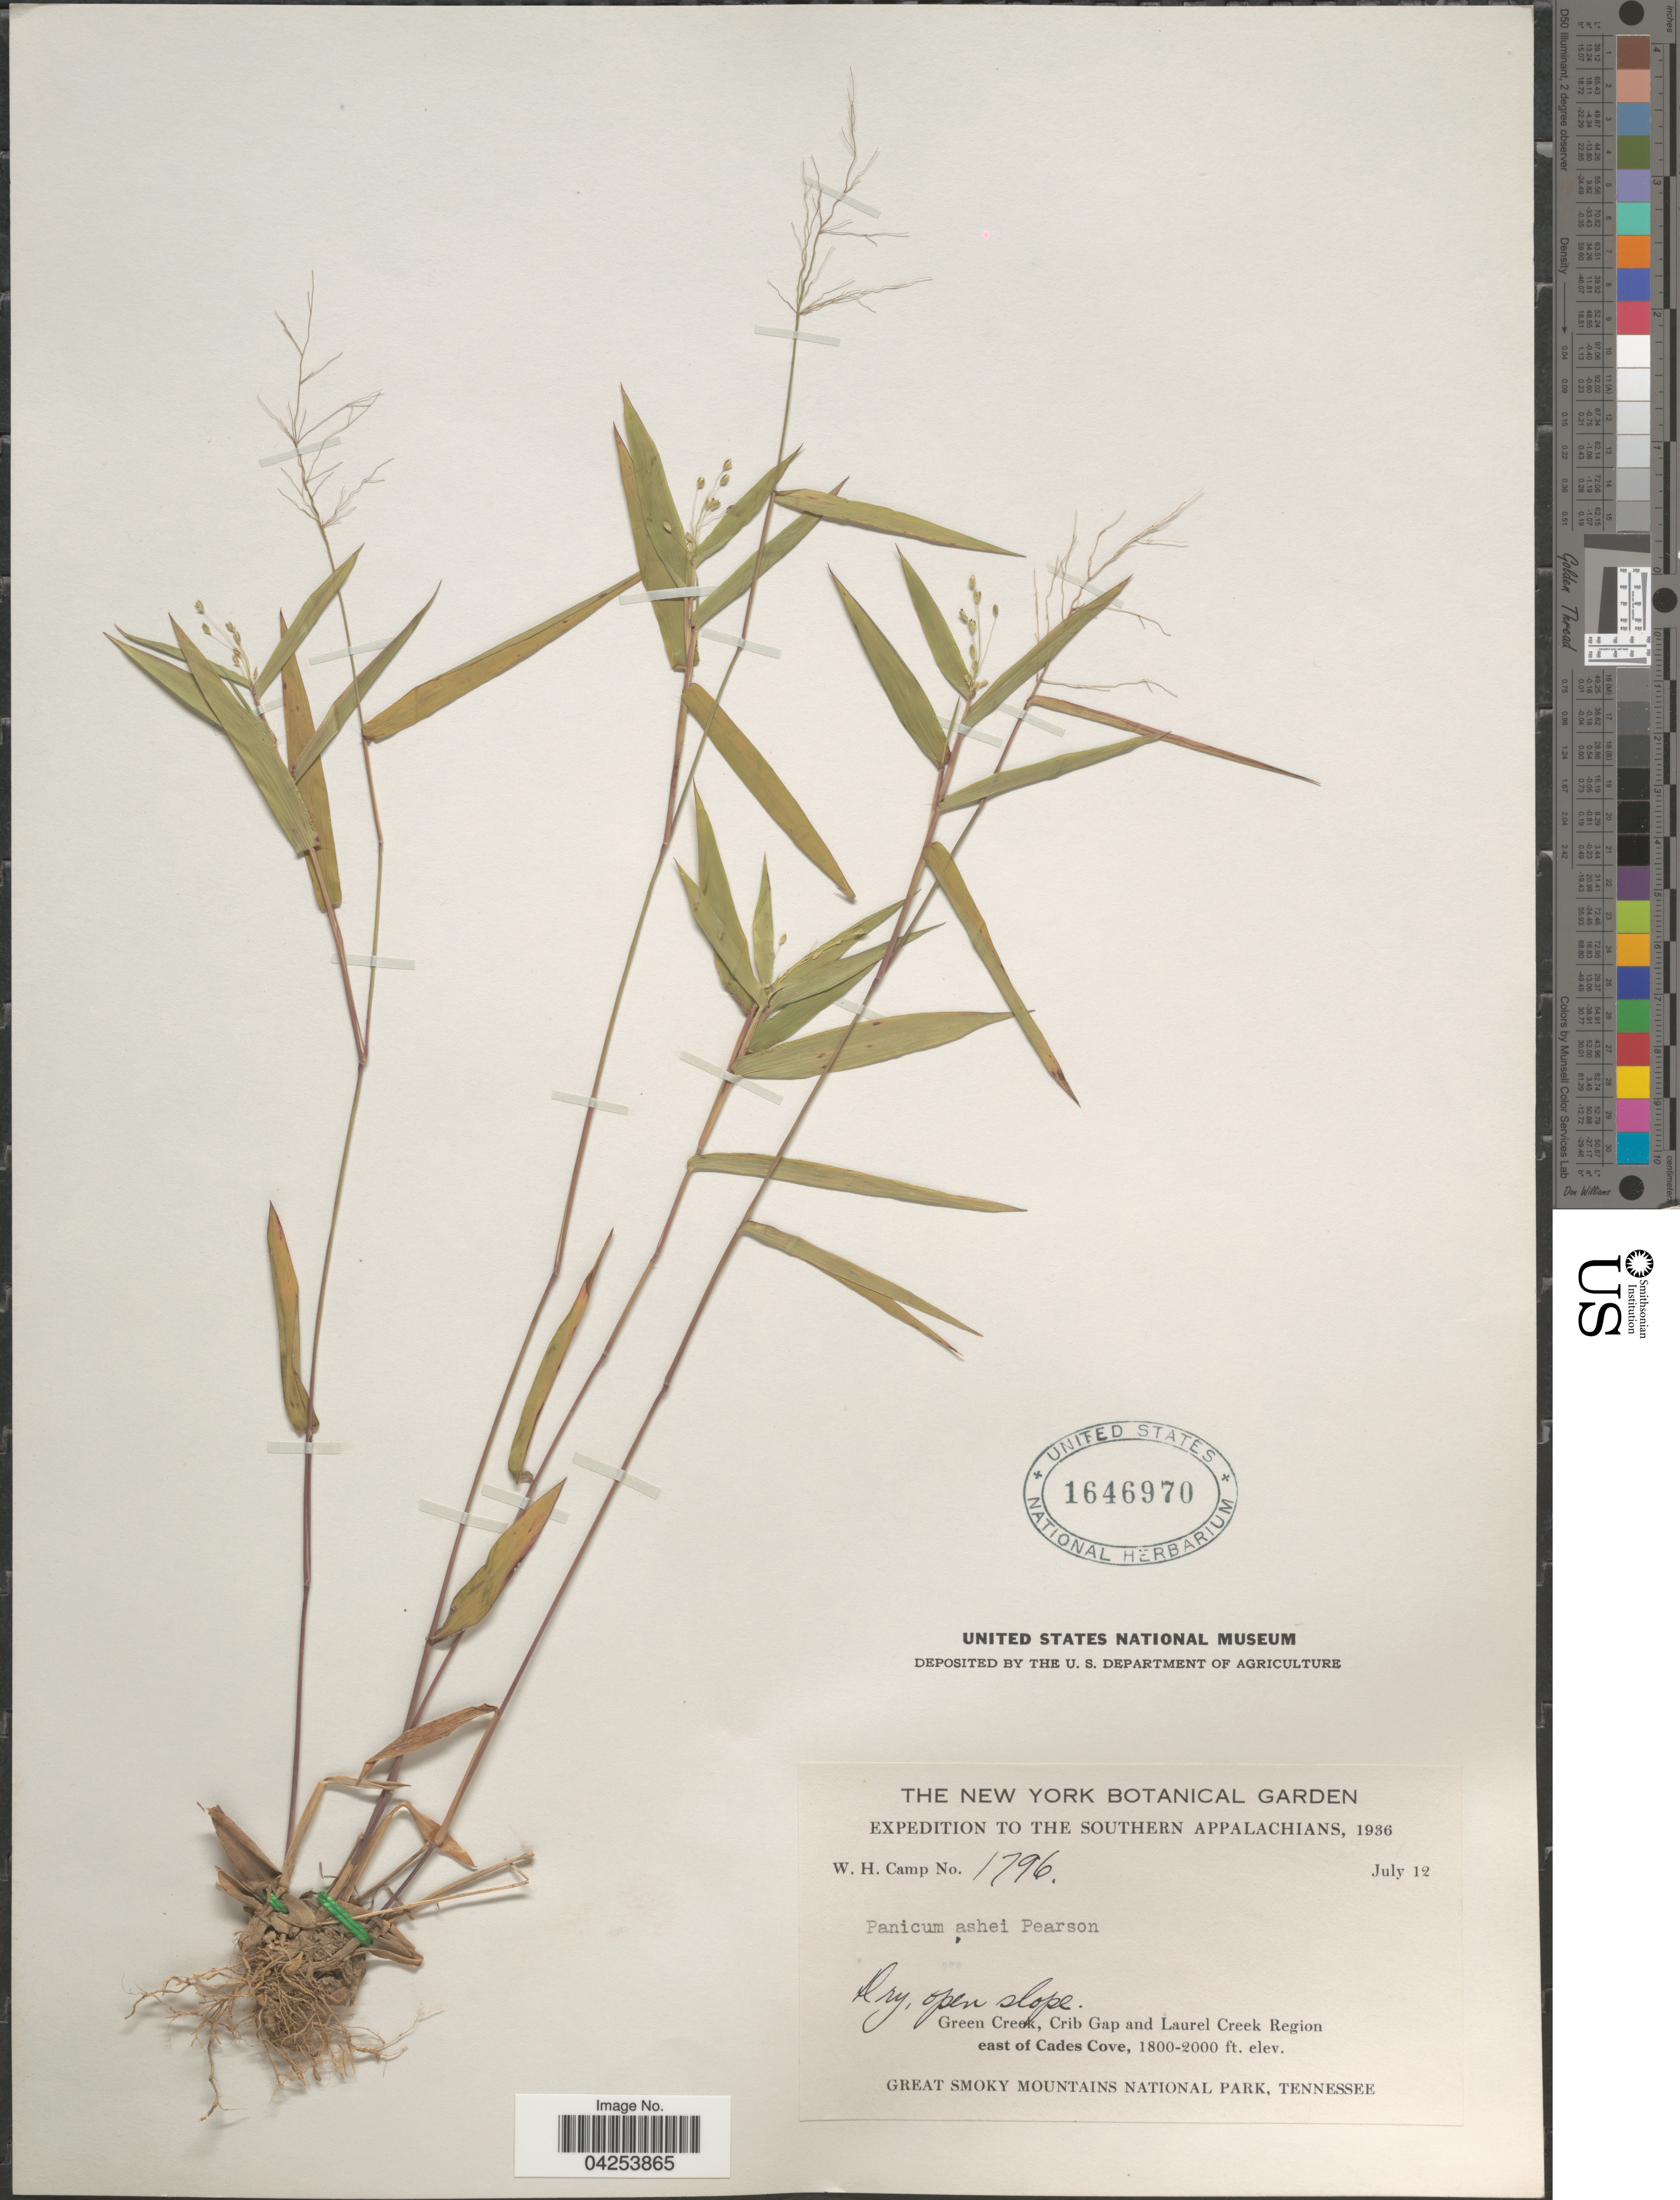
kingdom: Plantae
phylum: Tracheophyta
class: Liliopsida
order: Poales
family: Poaceae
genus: Dichanthelium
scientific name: Dichanthelium commutatum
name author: (Schult.) Gould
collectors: W. H. Camp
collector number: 1796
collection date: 1936-07-12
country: United States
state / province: Tennessee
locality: Expedition to the Southern Appalachians. Green Creek, Crib Gap and Laurel Creek Region. East of Cades Cove. Great Smoky Mountains National Park.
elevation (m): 549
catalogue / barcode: US 1646970